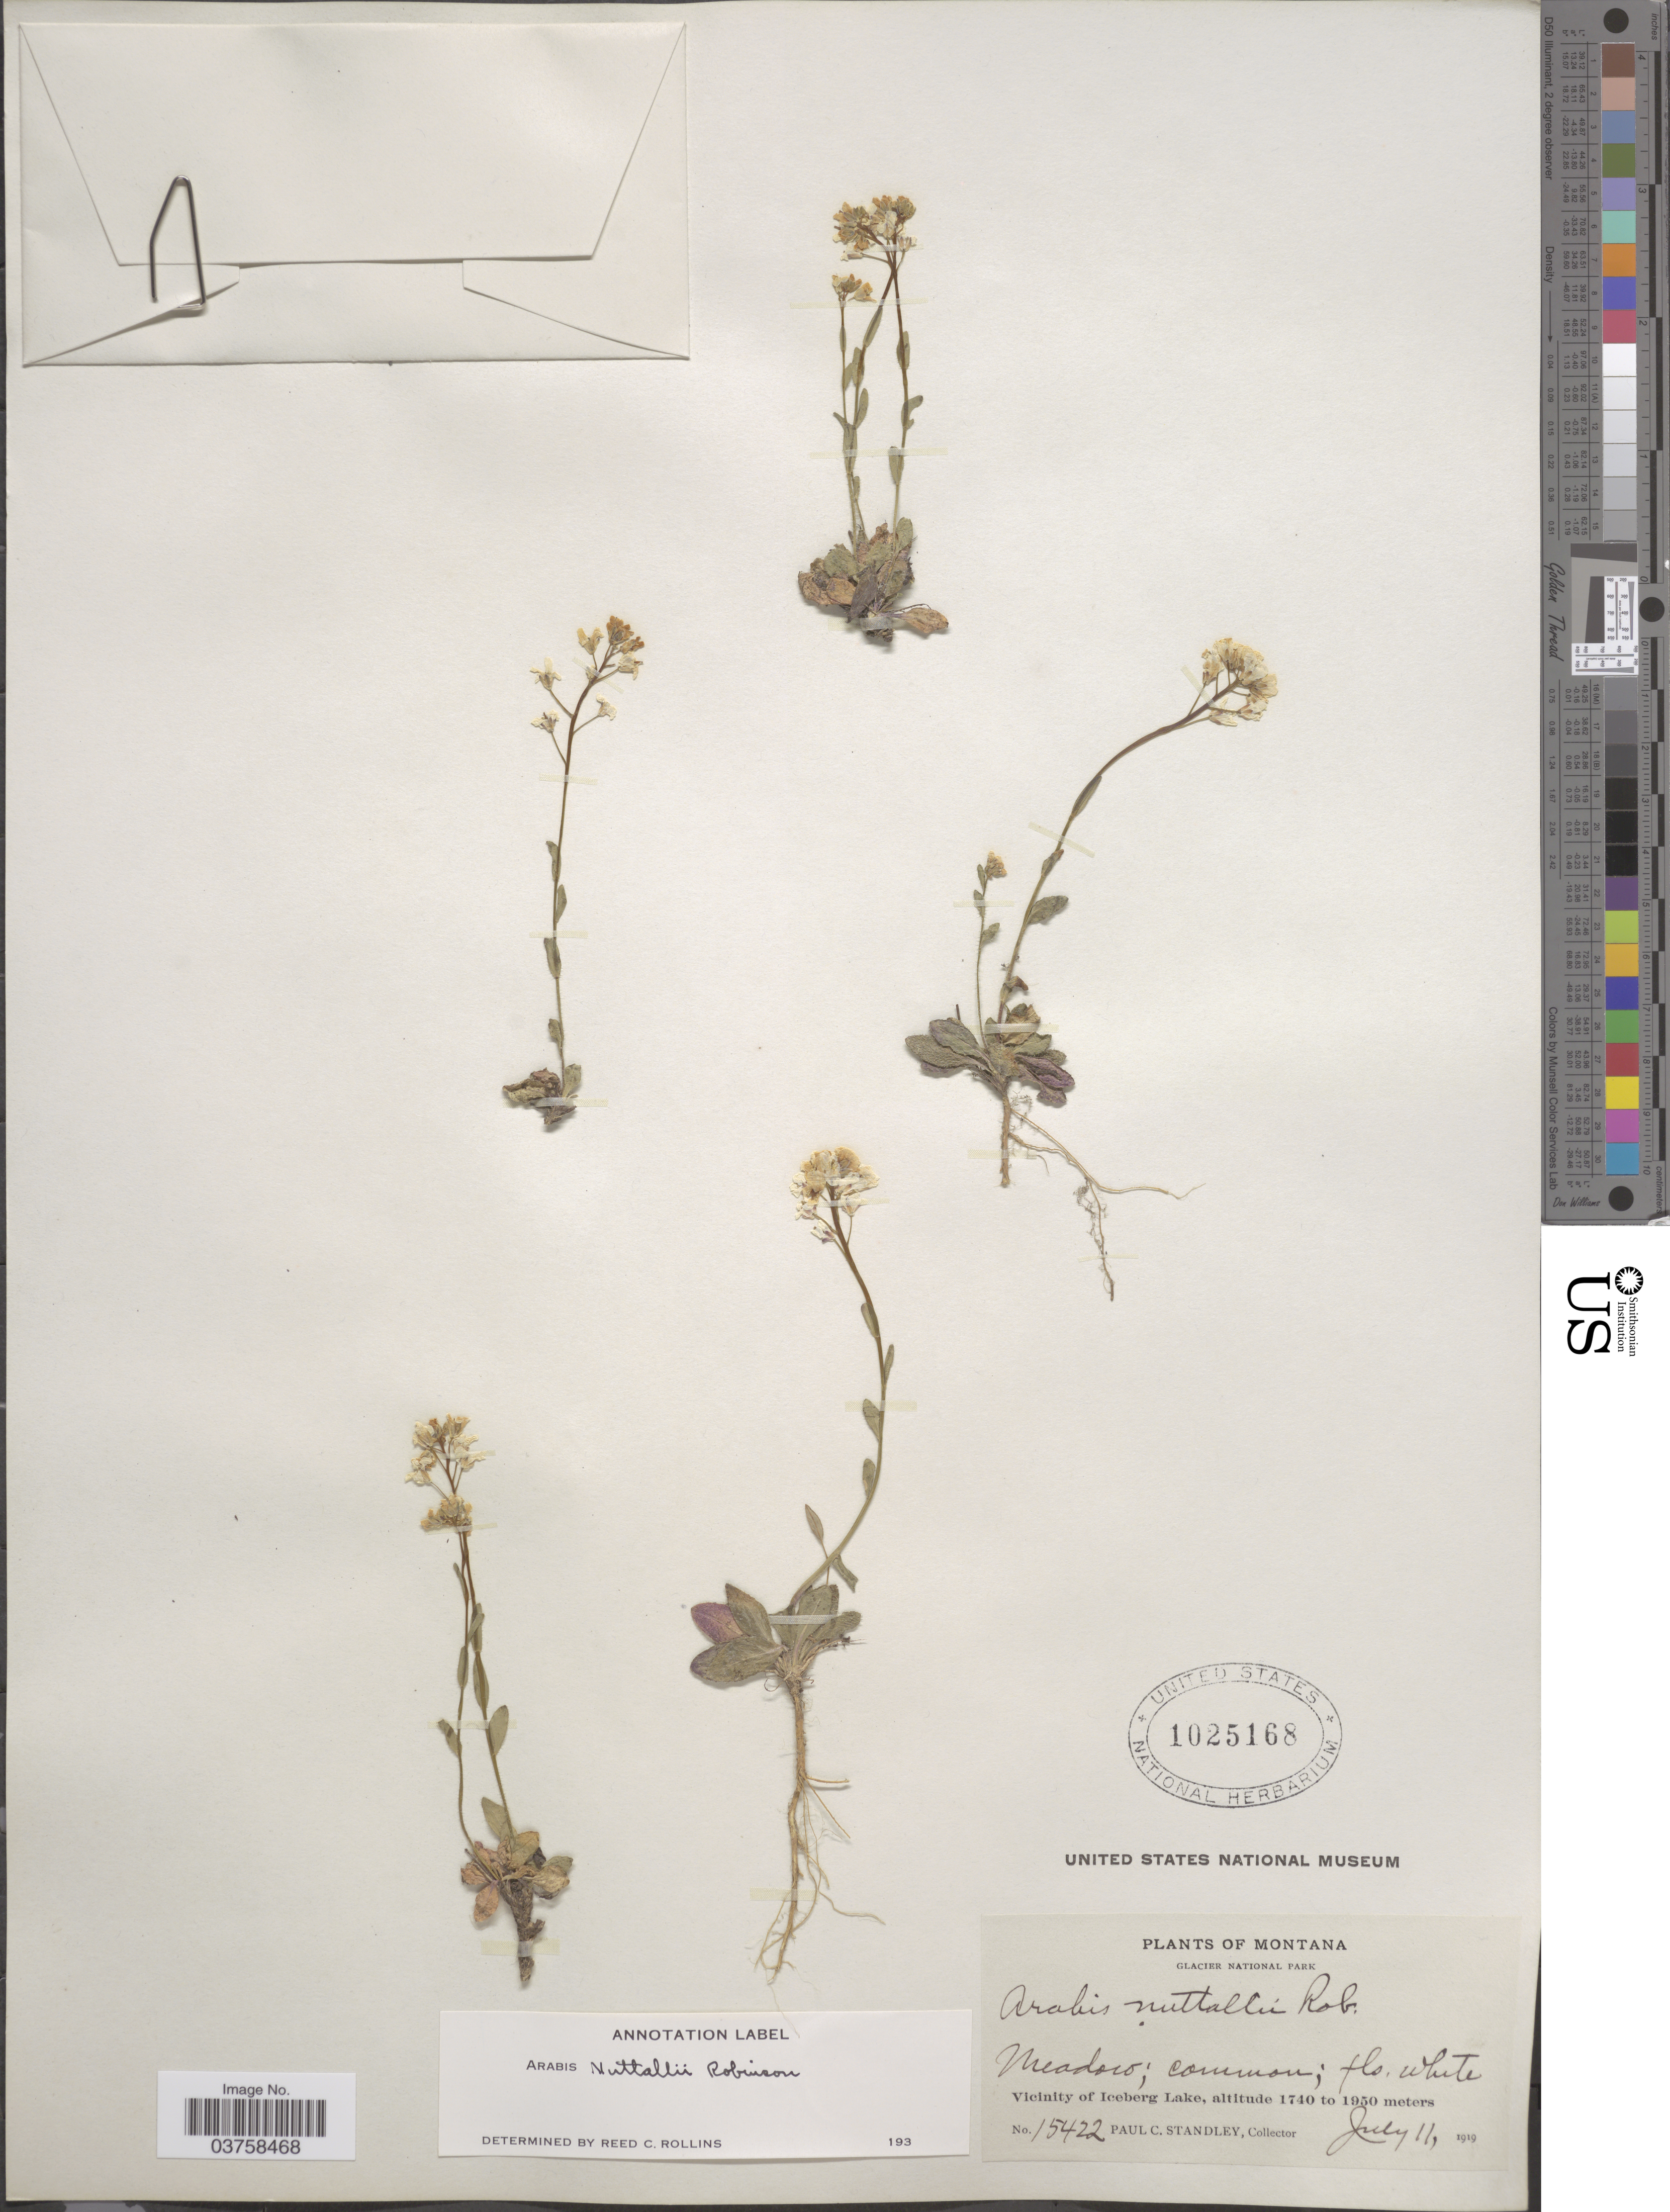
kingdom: Plantae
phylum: Tracheophyta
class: Magnoliopsida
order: Brassicales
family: Brassicaceae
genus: Arabis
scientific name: Arabis nuttallii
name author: B.L. Rob.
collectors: P. C. Standley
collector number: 15422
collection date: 1919-07-11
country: United States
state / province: Montana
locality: Glacier National Park. Vicinity of Iceberg Lake.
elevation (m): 1740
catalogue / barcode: US 1025168